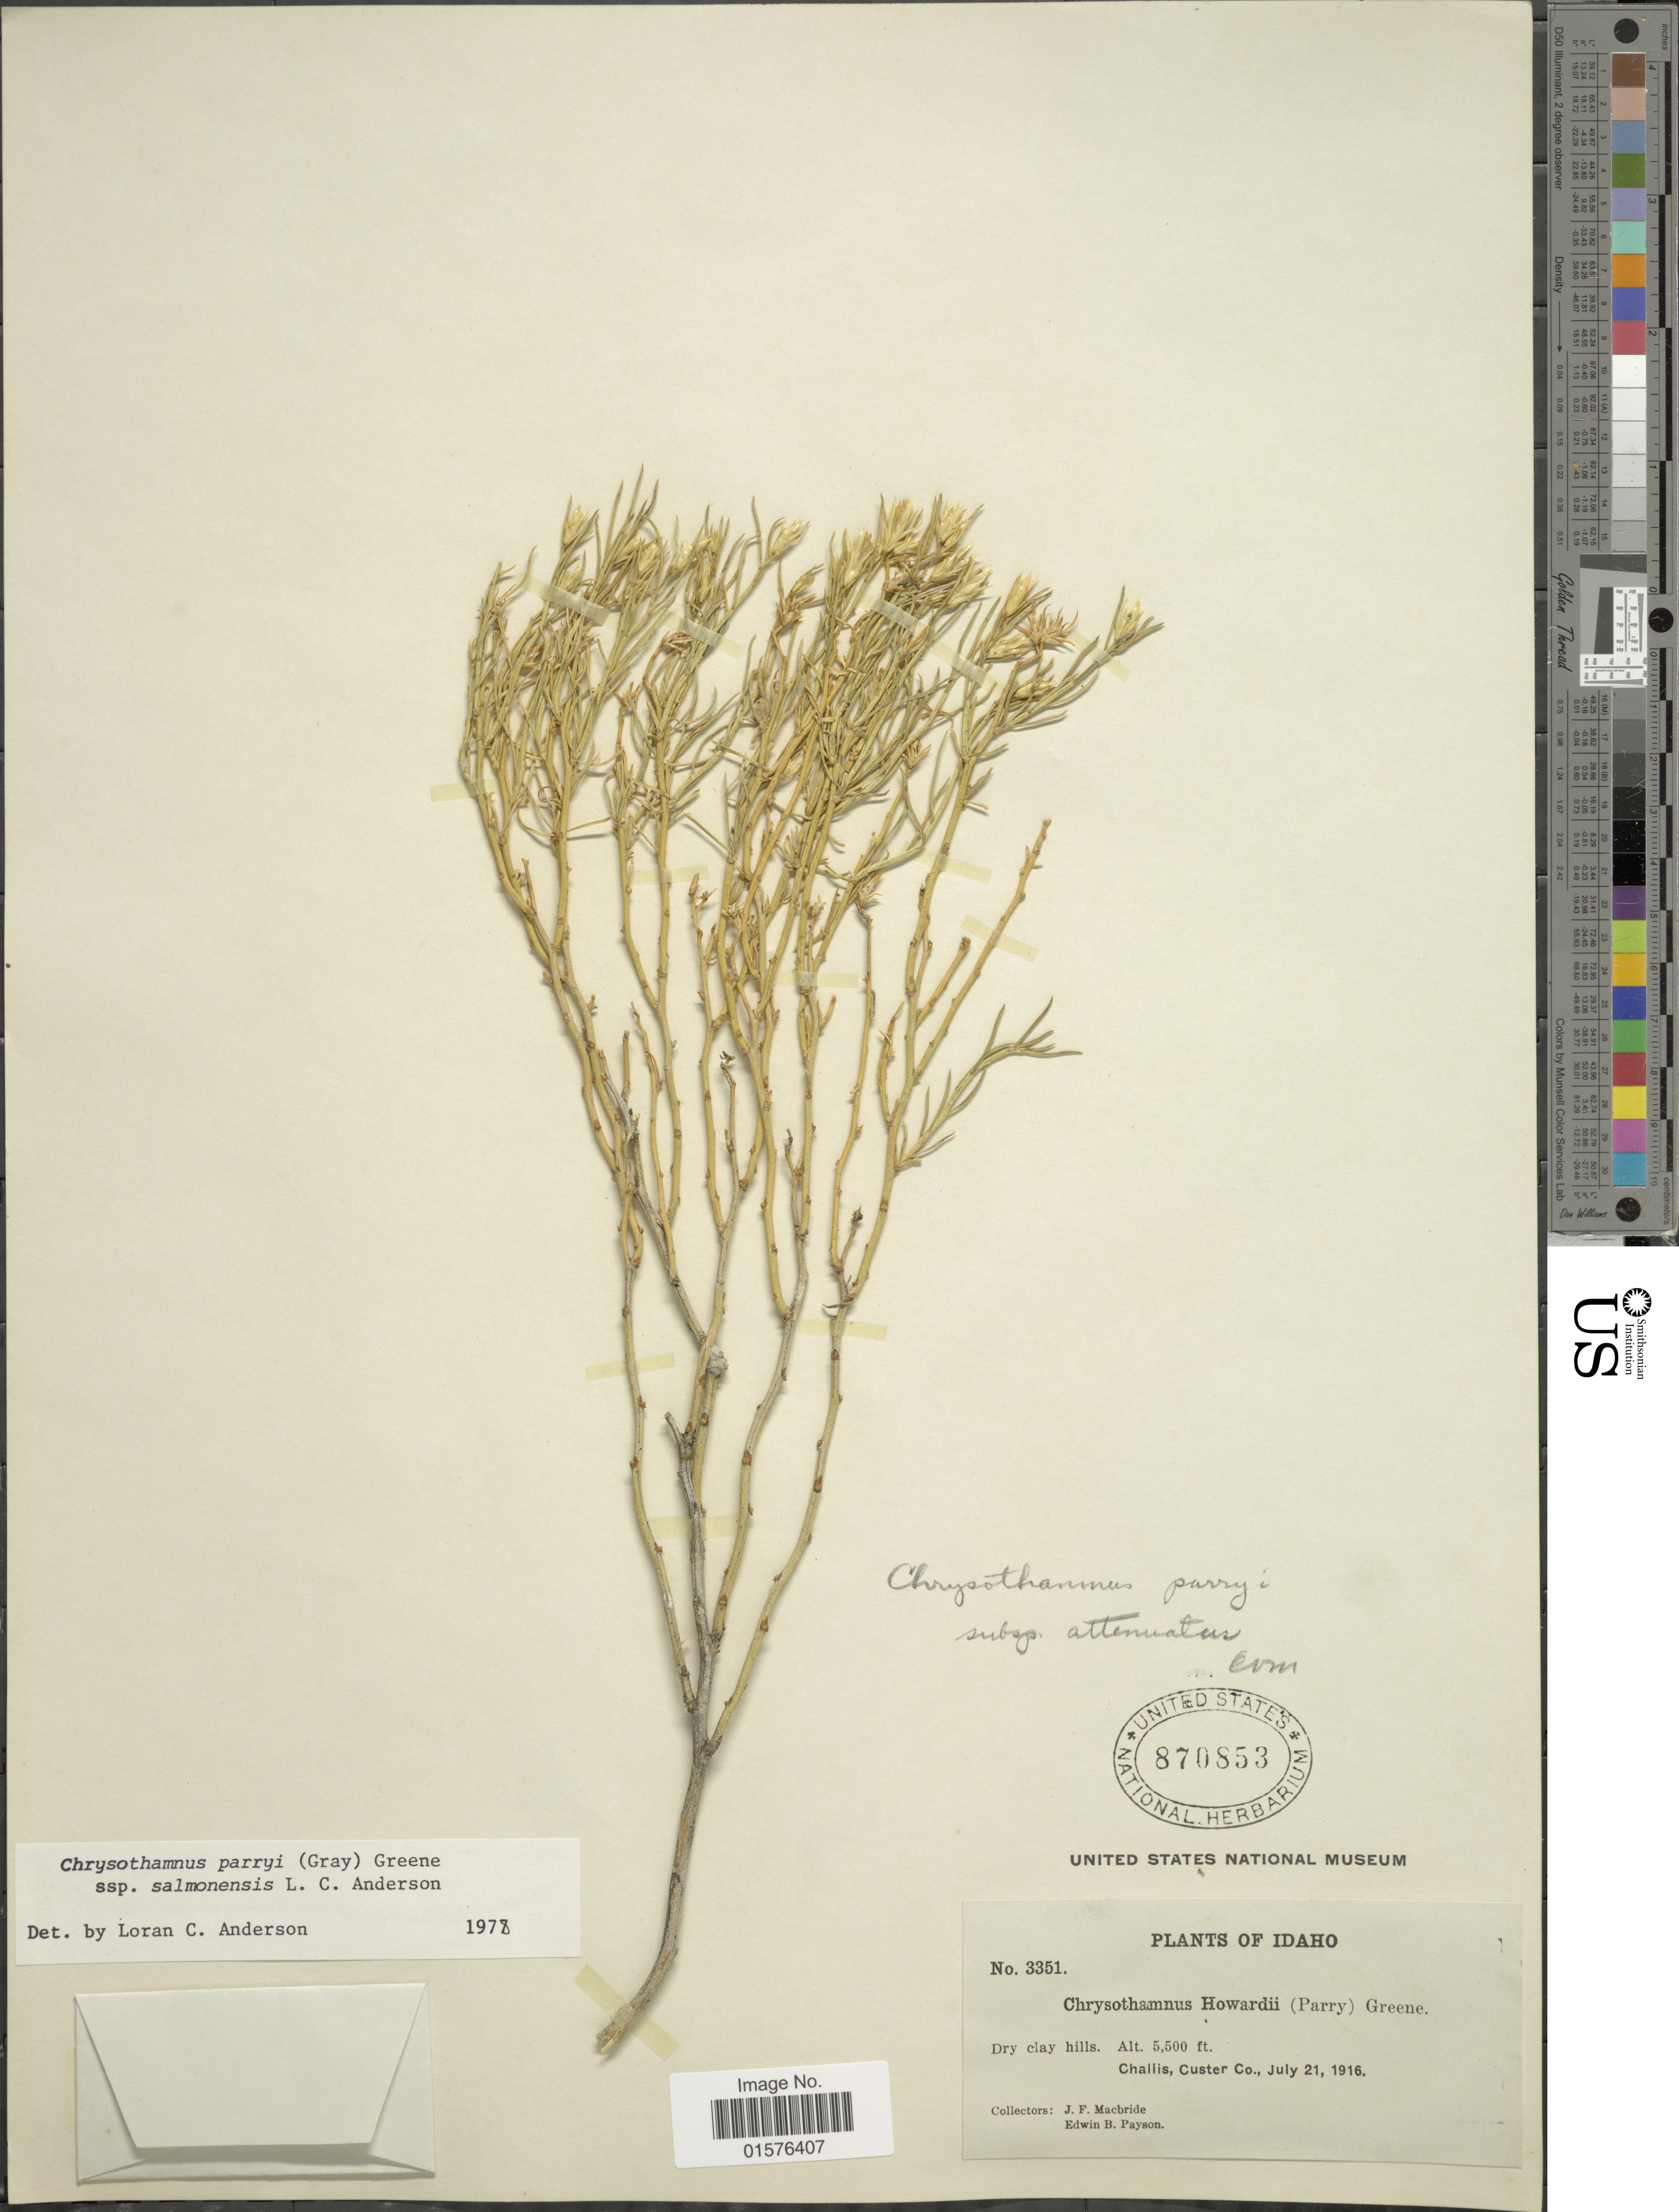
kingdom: Plantae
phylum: Tracheophyta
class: Magnoliopsida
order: Asterales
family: Asteraceae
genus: Chrysothamnus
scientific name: Chrysothamnus parryi subsp. salmonensis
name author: L.C. Anderson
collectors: J. F. Macbride & E. B. Payson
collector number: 3351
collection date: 1916-07-21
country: United States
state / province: Idaho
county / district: Custer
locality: Challis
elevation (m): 1676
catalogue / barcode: US 870853